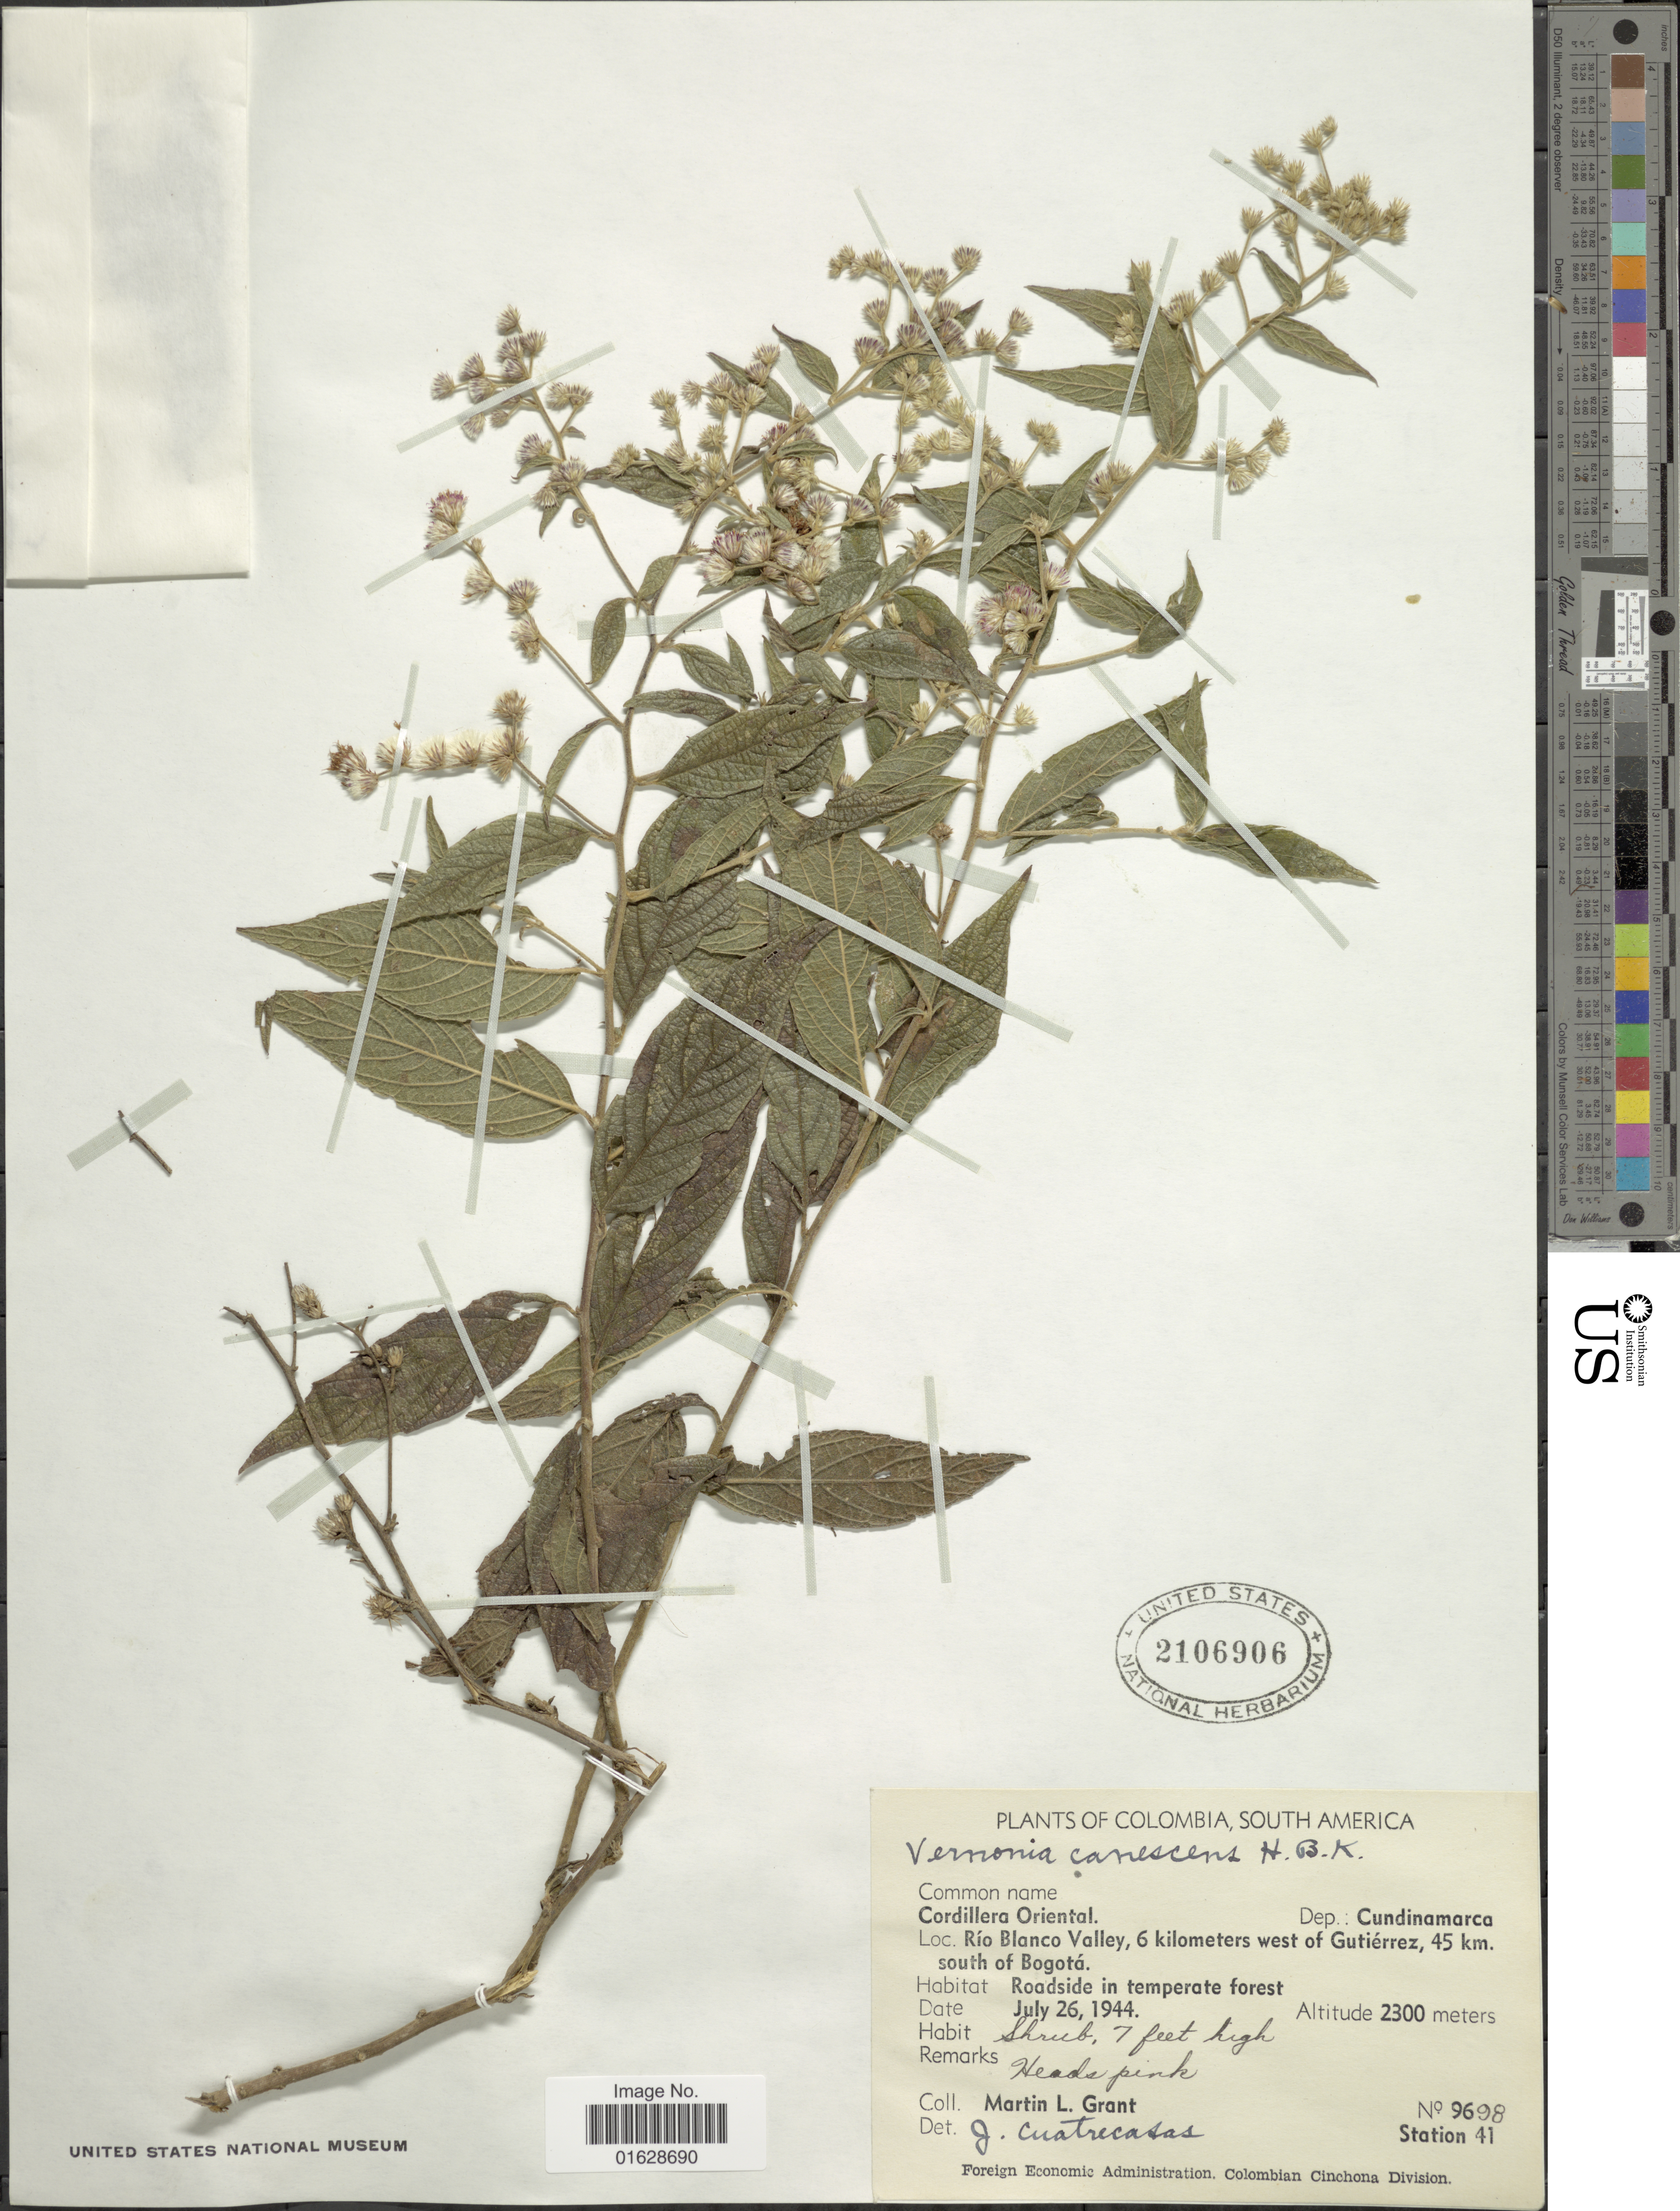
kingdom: Plantae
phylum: Tracheophyta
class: Magnoliopsida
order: Asterales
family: Asteraceae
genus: Lepidaploa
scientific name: Lepidaploa canescens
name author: (Kunth) H. Rob.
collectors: M. L. Grant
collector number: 9698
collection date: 1944-07-26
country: Colombia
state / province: Cundinamarca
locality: Colombia, South America. Cordillera Oriental. Dep.: Cundinamarca. Rio Blanco Valley, 6 kilometers west of Gutierrez, 45 km. south of Bogota. Roadside in temperate forest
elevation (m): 2300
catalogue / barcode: US 2106906